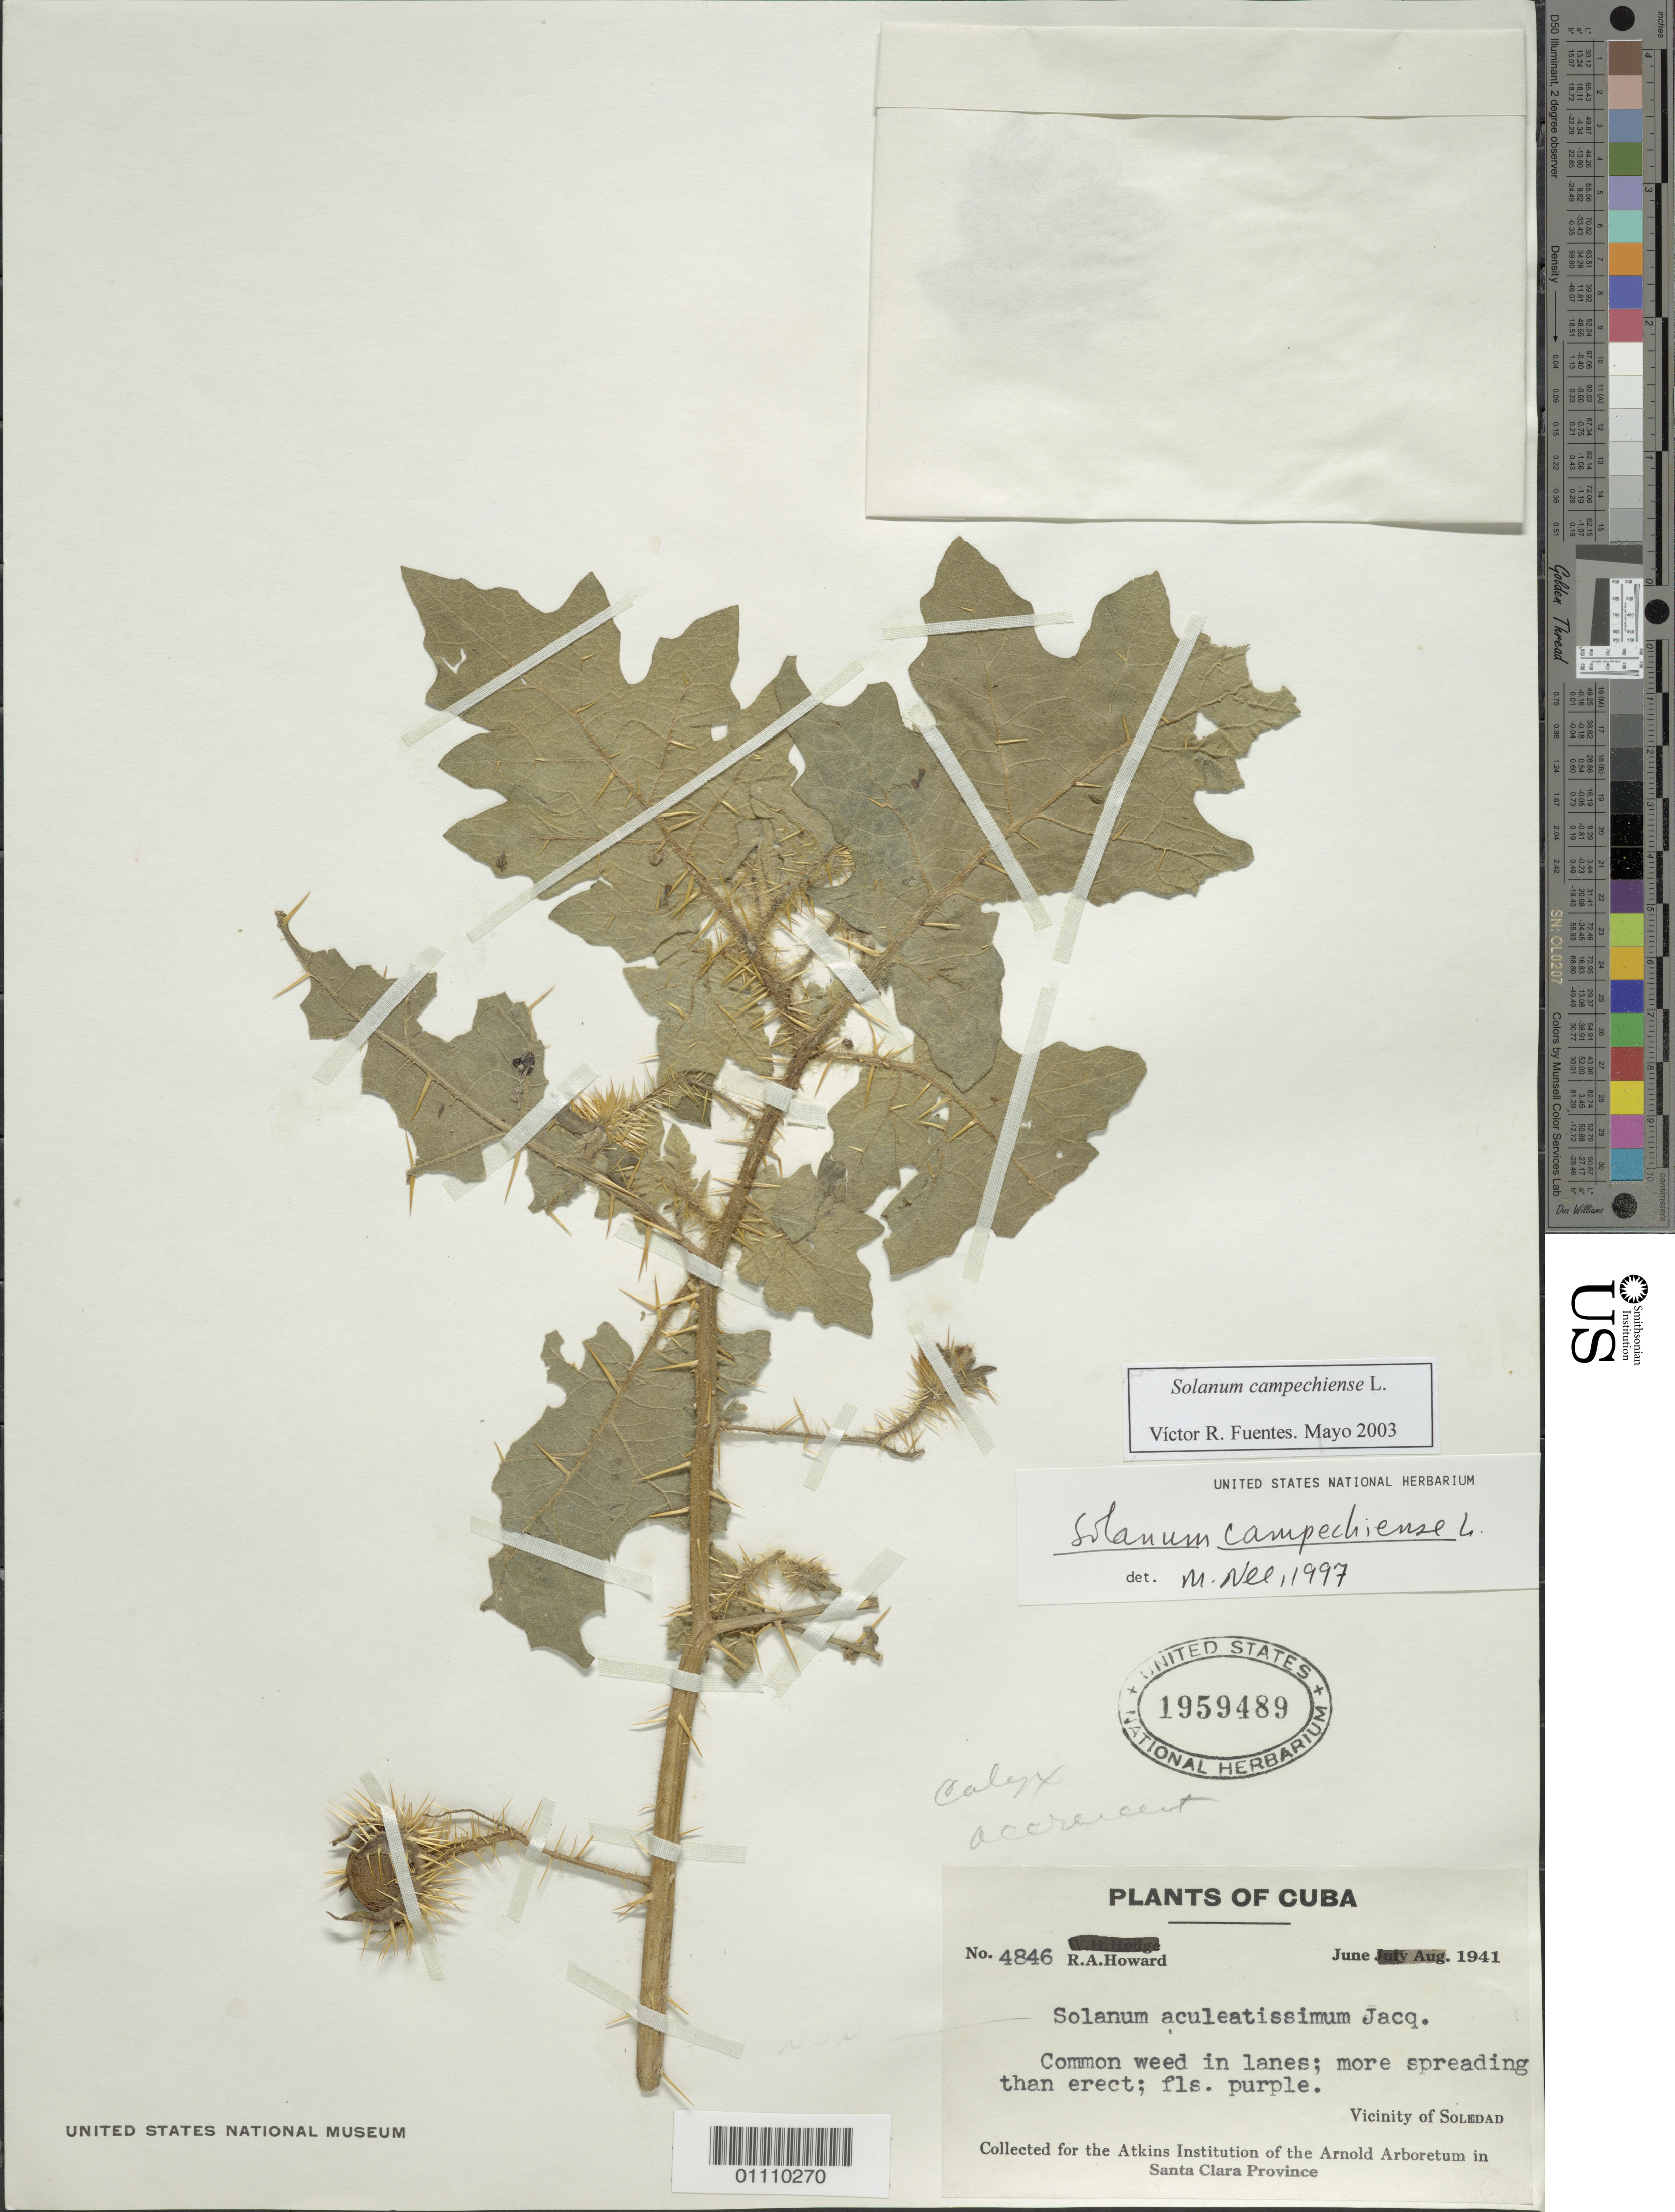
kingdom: Plantae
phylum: Tracheophyta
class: Magnoliopsida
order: Solanales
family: Solanaceae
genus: Solanum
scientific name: Solanum campechiense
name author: L.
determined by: Fuentes, V. R.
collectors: R. A. Howard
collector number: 4846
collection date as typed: Jun 1941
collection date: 1941-06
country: Cuba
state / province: Cienfuegos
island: Cuba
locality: Soledad vicinity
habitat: In lanes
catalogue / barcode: US 1959489